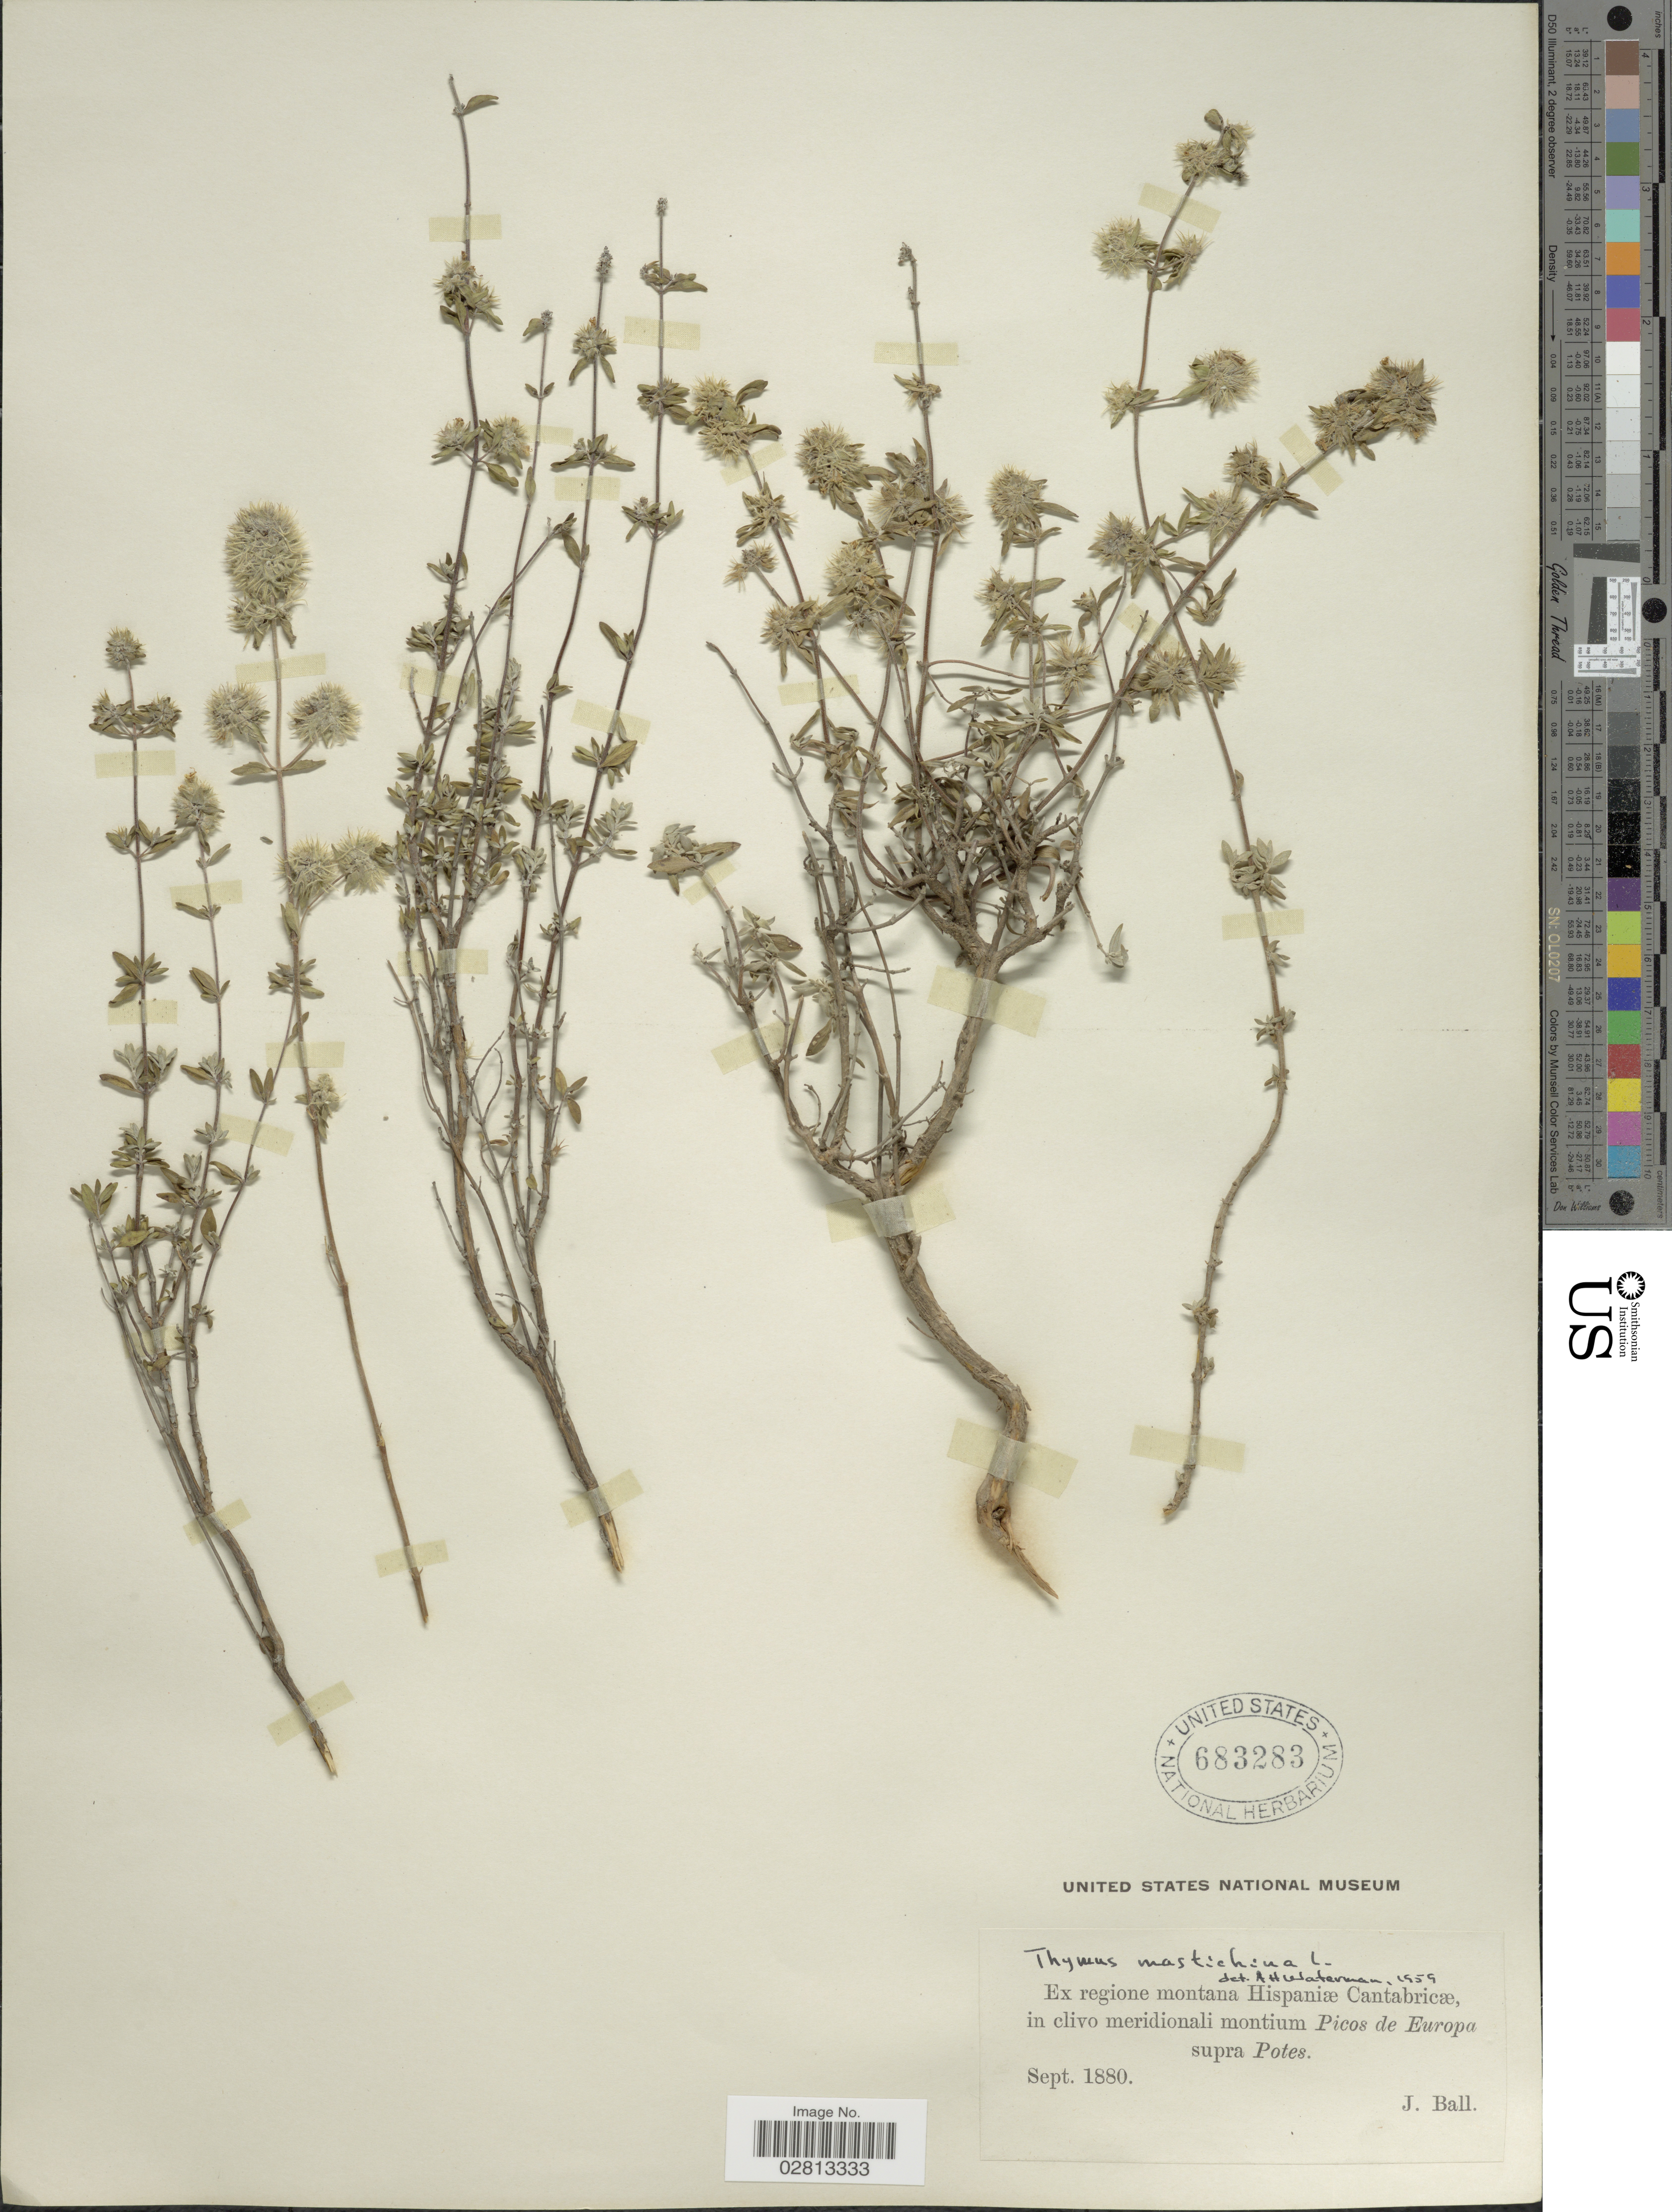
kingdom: Plantae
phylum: Tracheophyta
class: Magnoliopsida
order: Lamiales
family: Lamiaceae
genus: Thymus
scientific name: Thymus mastichina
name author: L.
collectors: J. Ball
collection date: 1880-09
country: Spain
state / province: Cantabria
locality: Ex regione montana Hispaniæ Cantabricæ, in clivo meridionali montium Picos de Europa supra Potes.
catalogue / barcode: US 683283